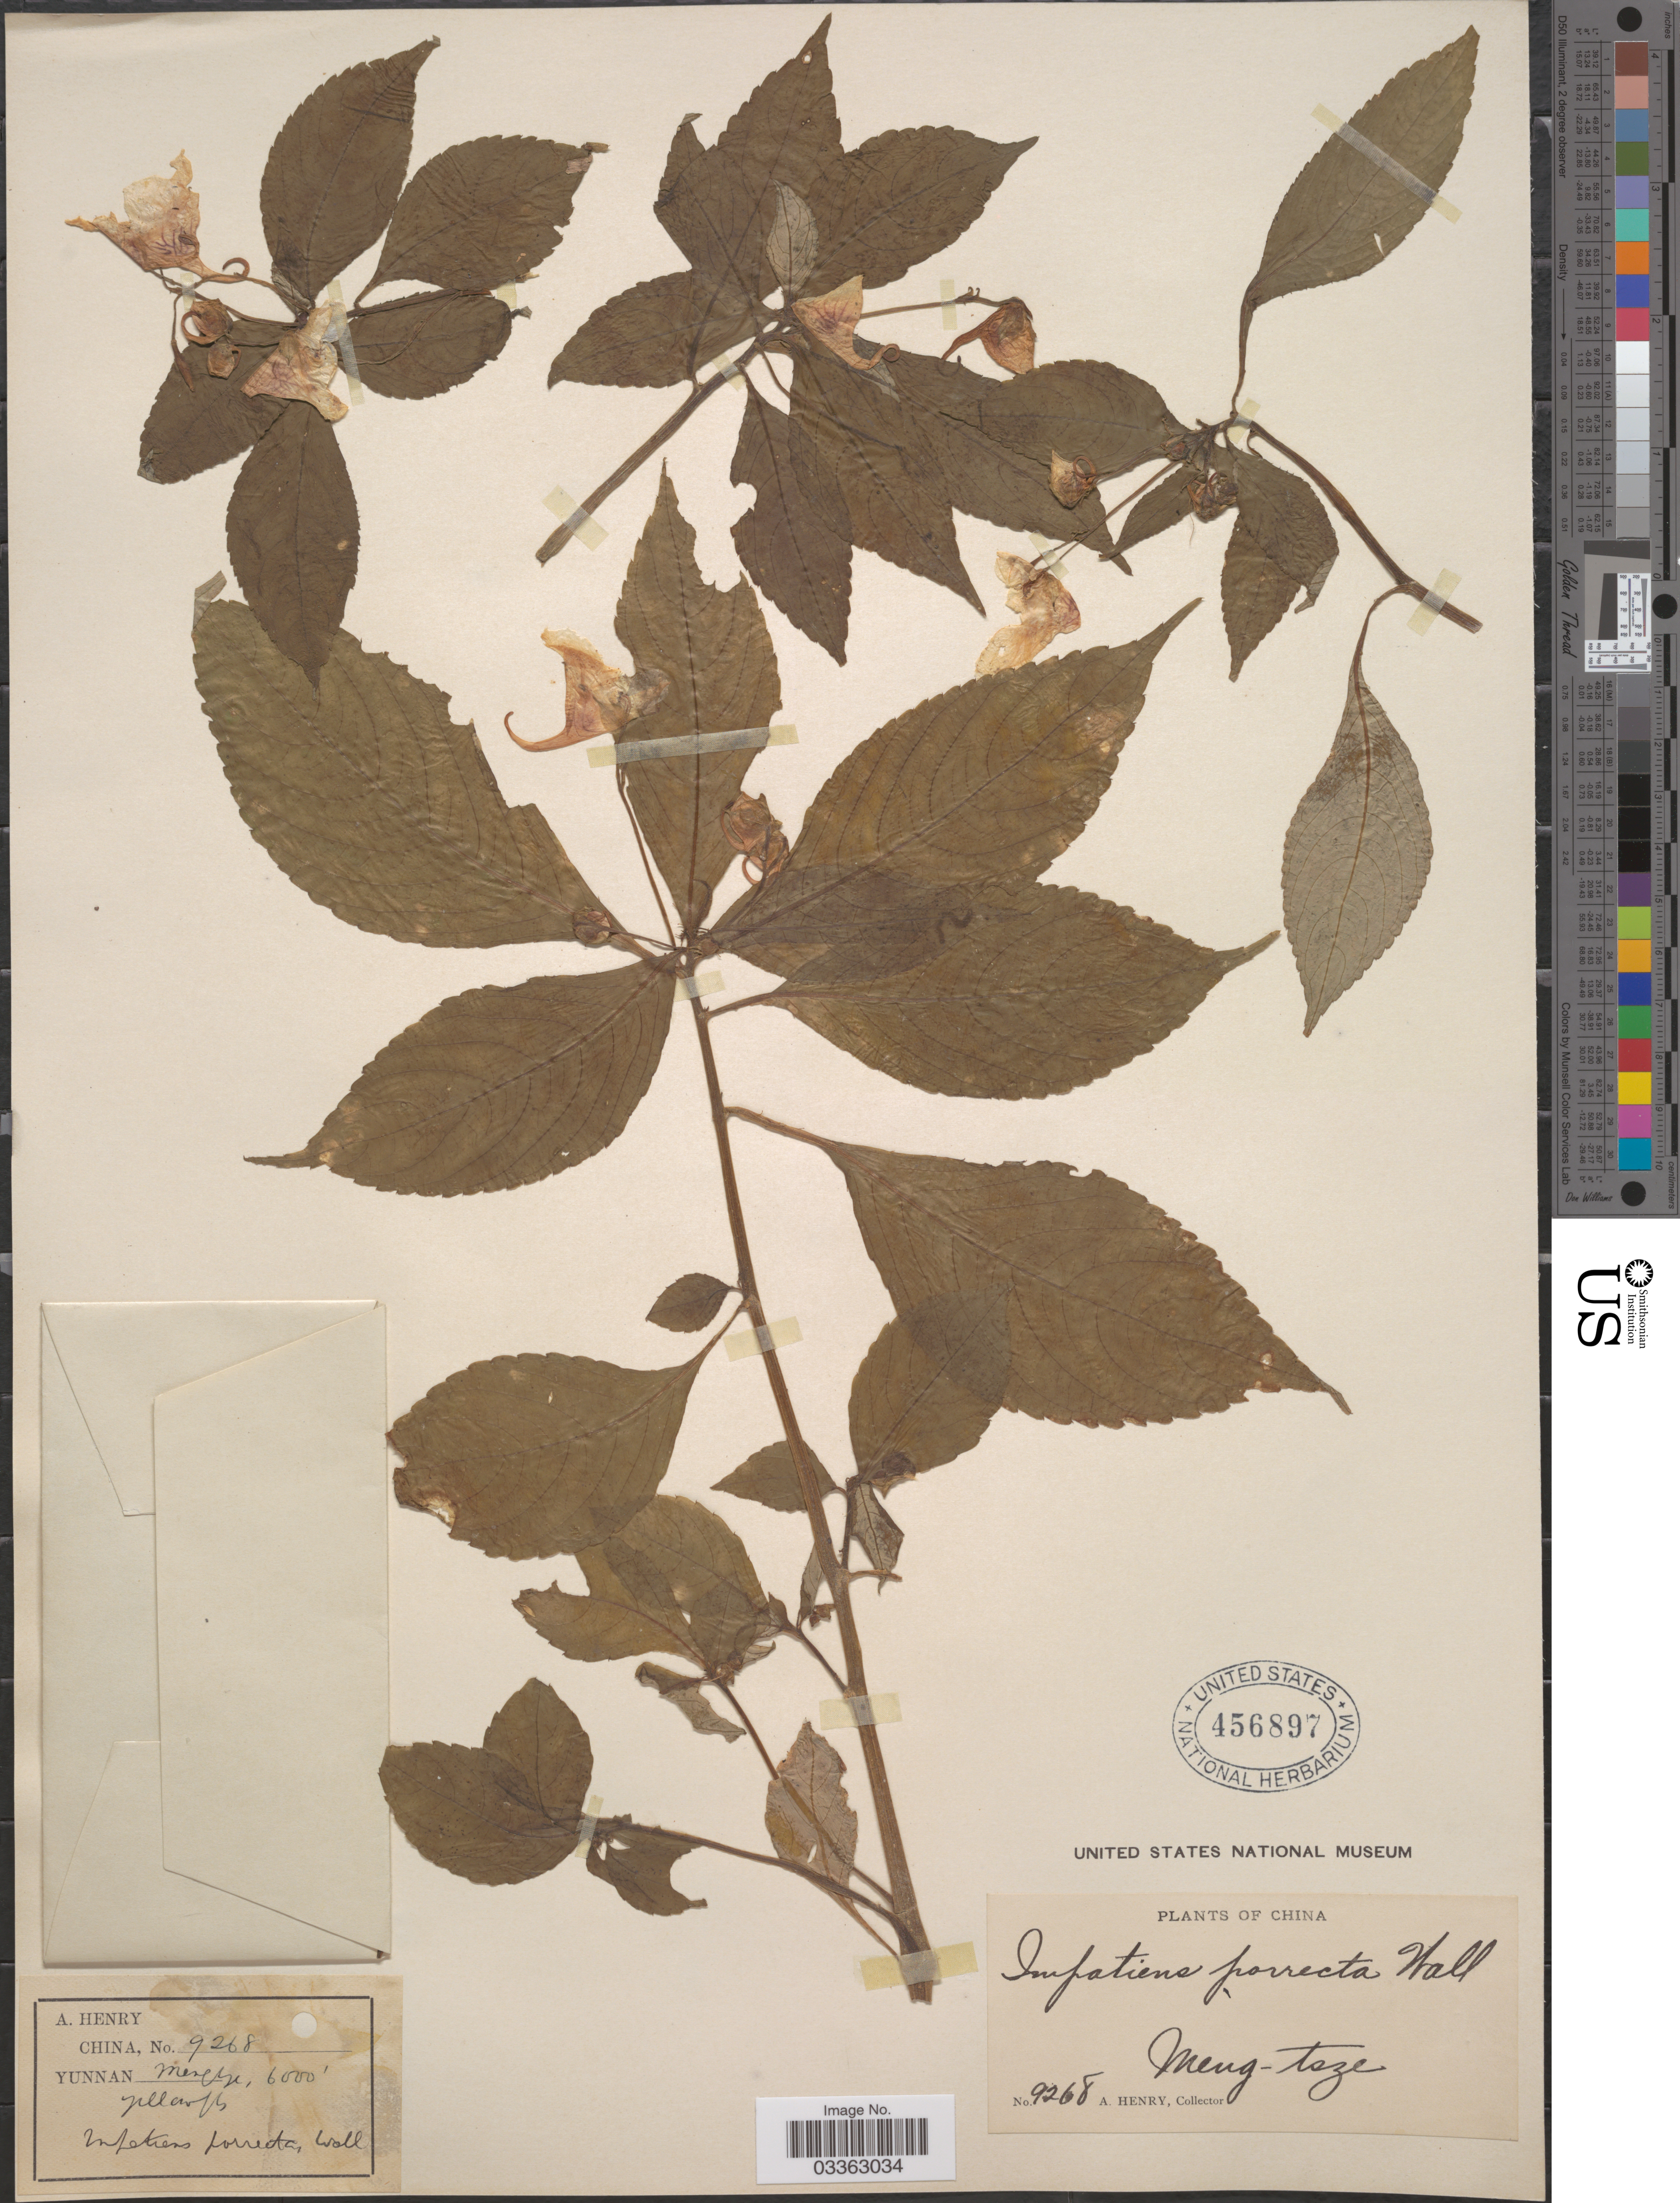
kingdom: Plantae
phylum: Tracheophyta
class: Magnoliopsida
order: Ericales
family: Balsaminaceae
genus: Impatiens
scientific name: Impatiens porrecta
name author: Wall.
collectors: A. Henry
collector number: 9268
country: China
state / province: Yunnan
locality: Meng-tsze.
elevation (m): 1829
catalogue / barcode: US 456897